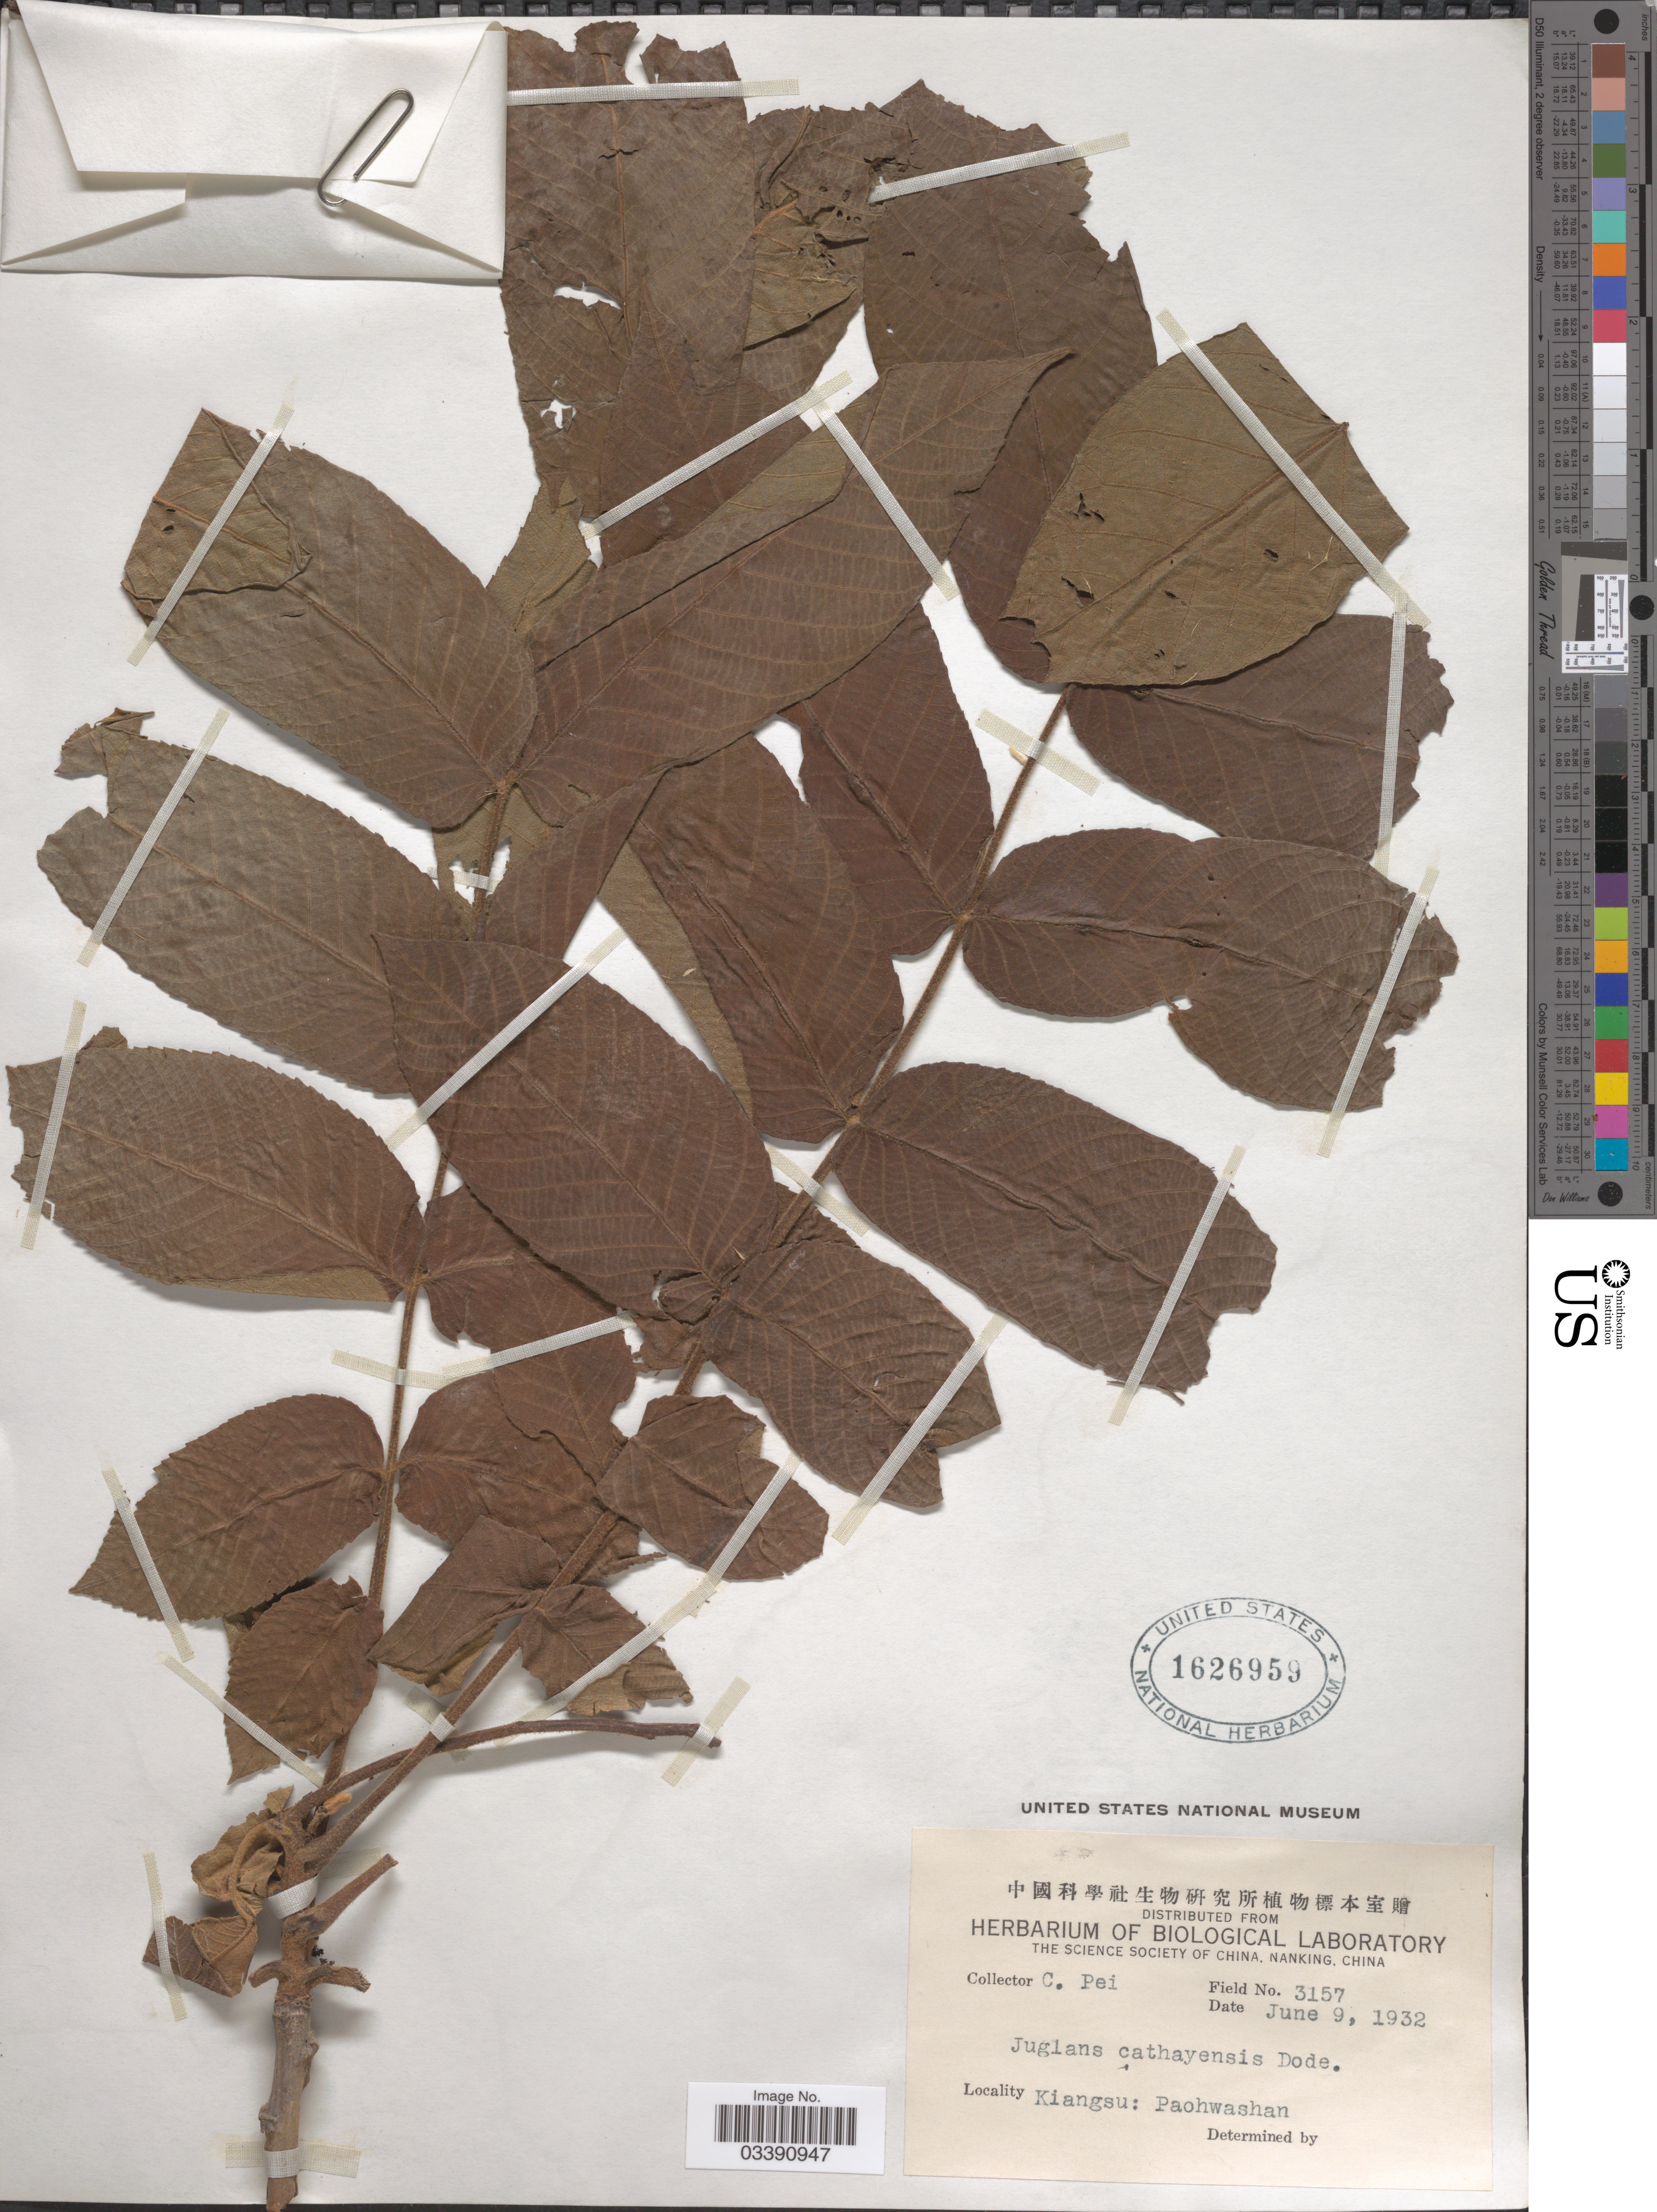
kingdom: Plantae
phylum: Tracheophyta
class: Magnoliopsida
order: Fagales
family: Juglandaceae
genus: Juglans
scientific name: Juglans cathayensis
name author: Dode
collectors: C. P'ei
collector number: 3157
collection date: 1932-06-09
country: China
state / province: Jiangsu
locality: Kiangsu: Paohwashan.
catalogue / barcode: US 1626959